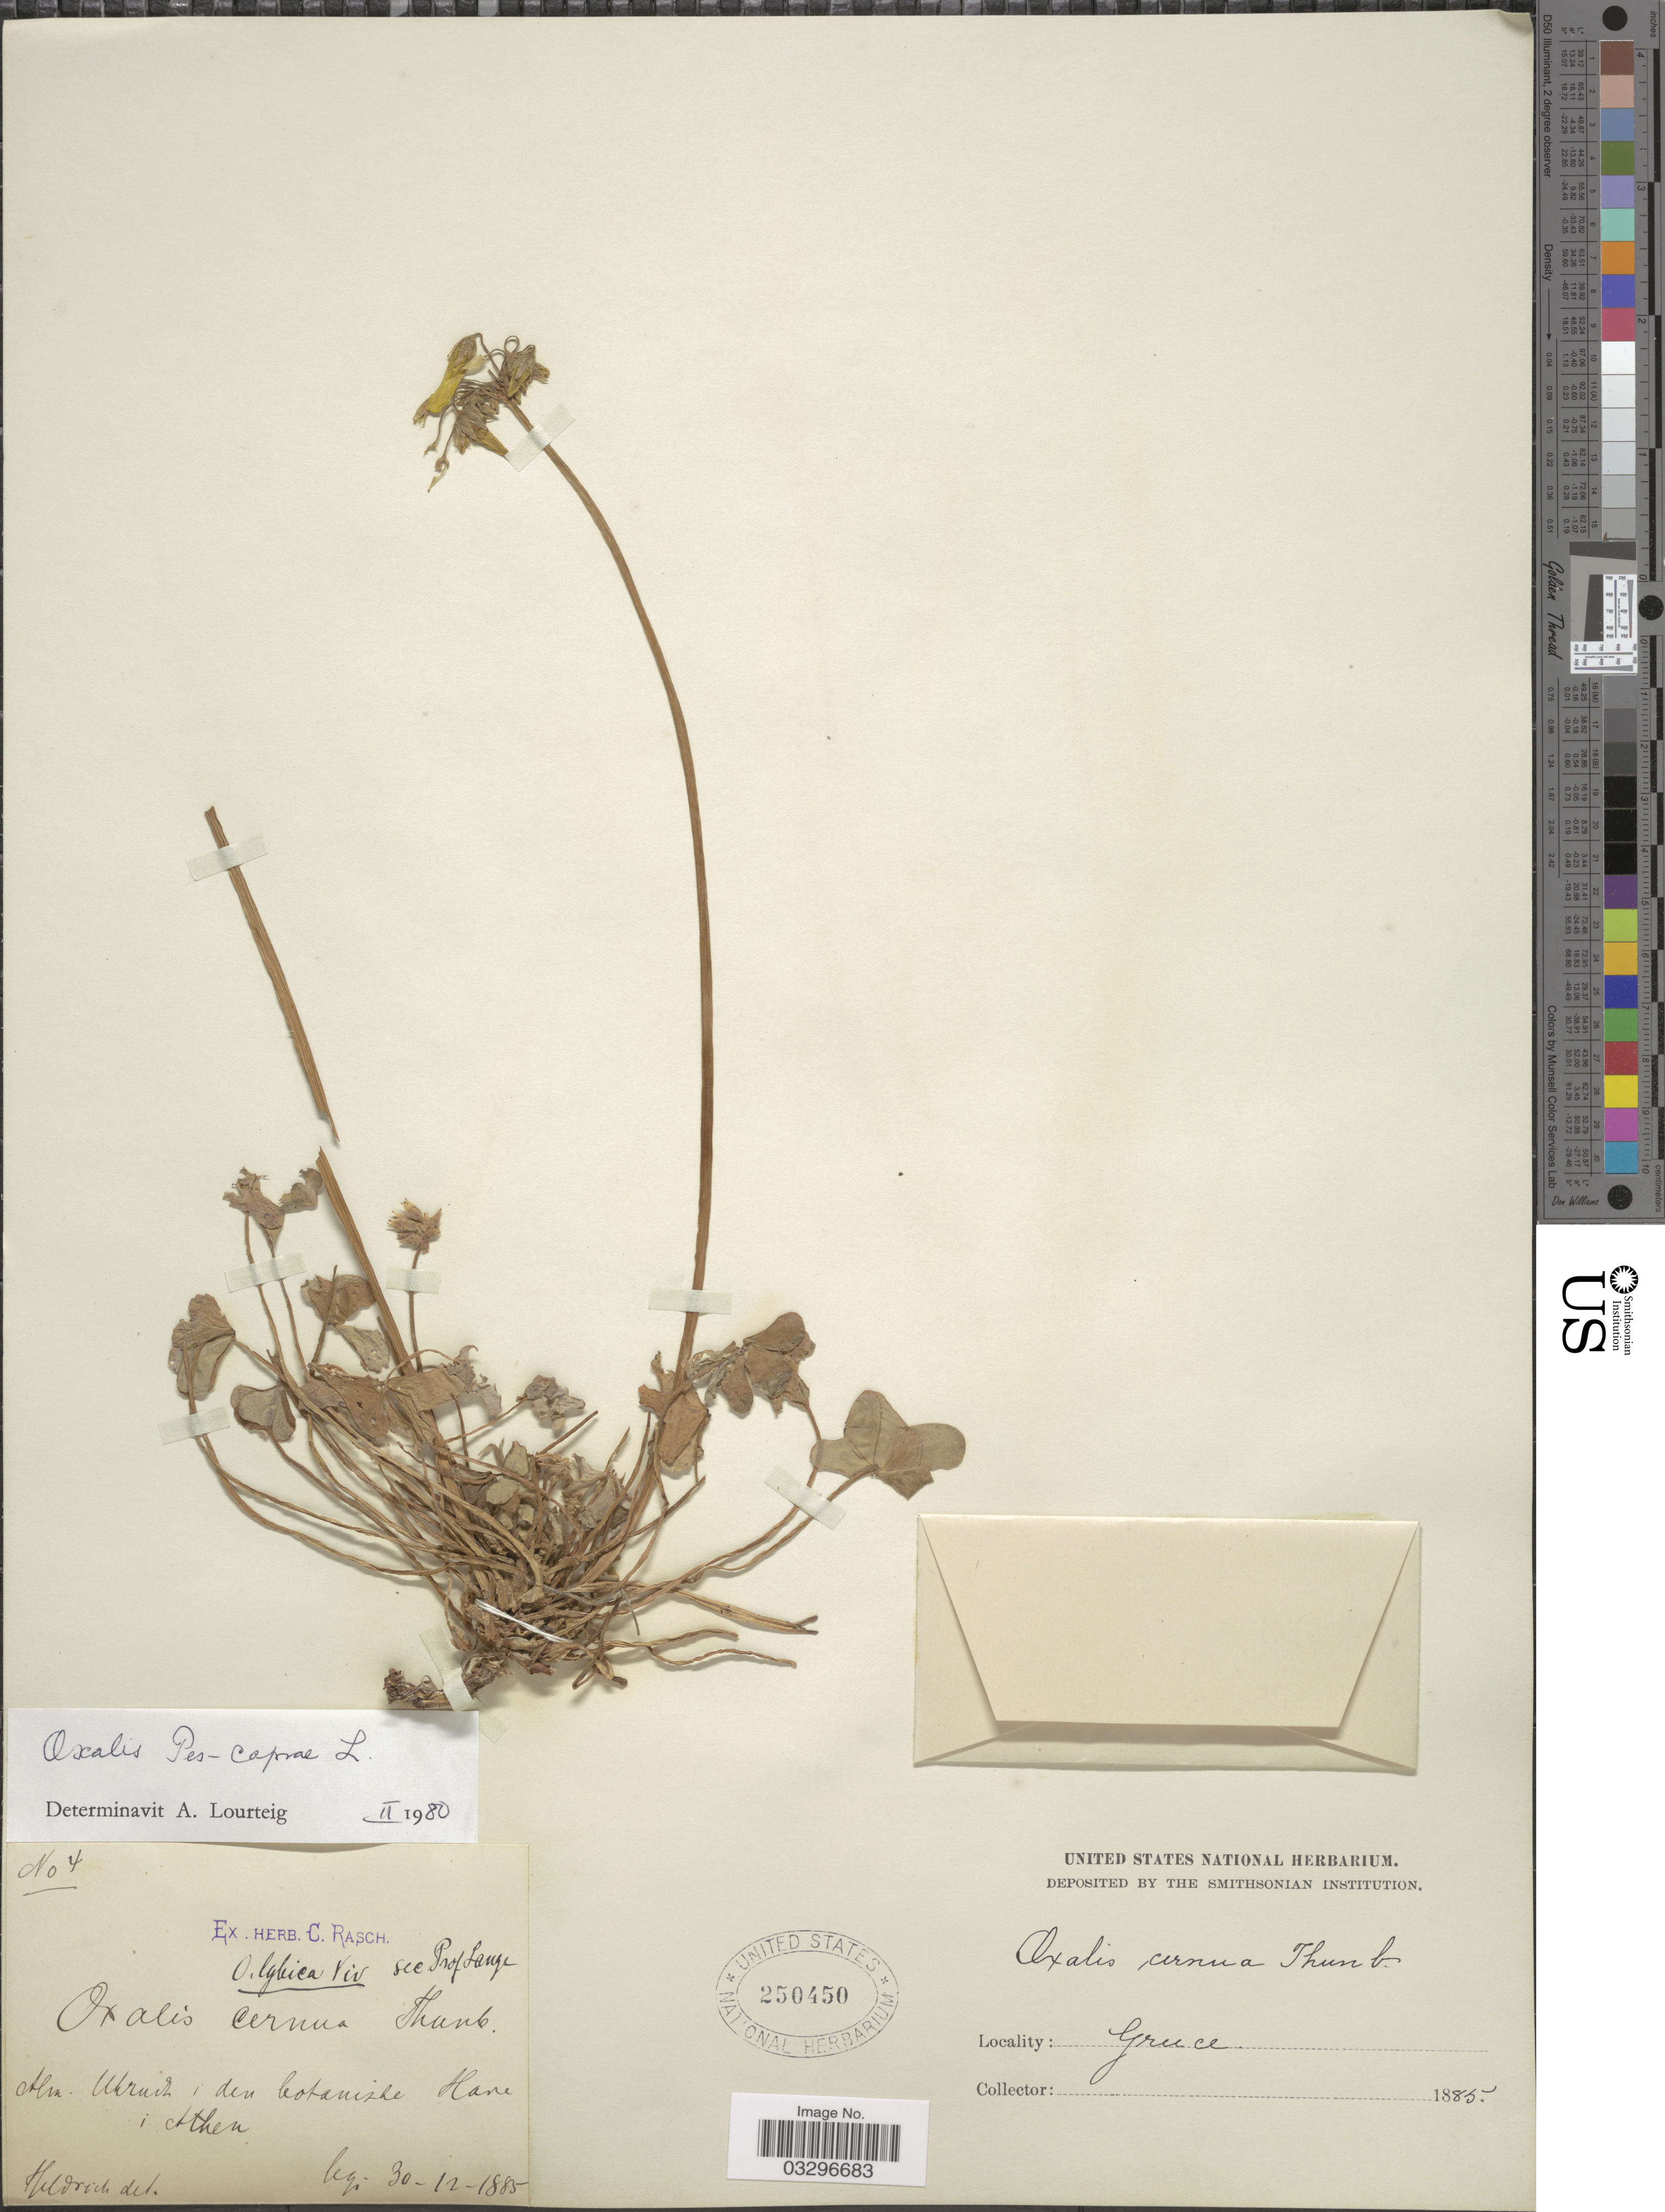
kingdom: Plantae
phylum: Tracheophyta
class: Magnoliopsida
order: Oxalidales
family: Oxalidaceae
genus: Oxalis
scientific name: Oxalis pes-caprae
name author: L.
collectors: C. Rasch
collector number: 4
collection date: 1885-12-30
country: Greece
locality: Alm. Ukruch [interpreted] i den botaniske Hane i Athen.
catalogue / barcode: US 250450